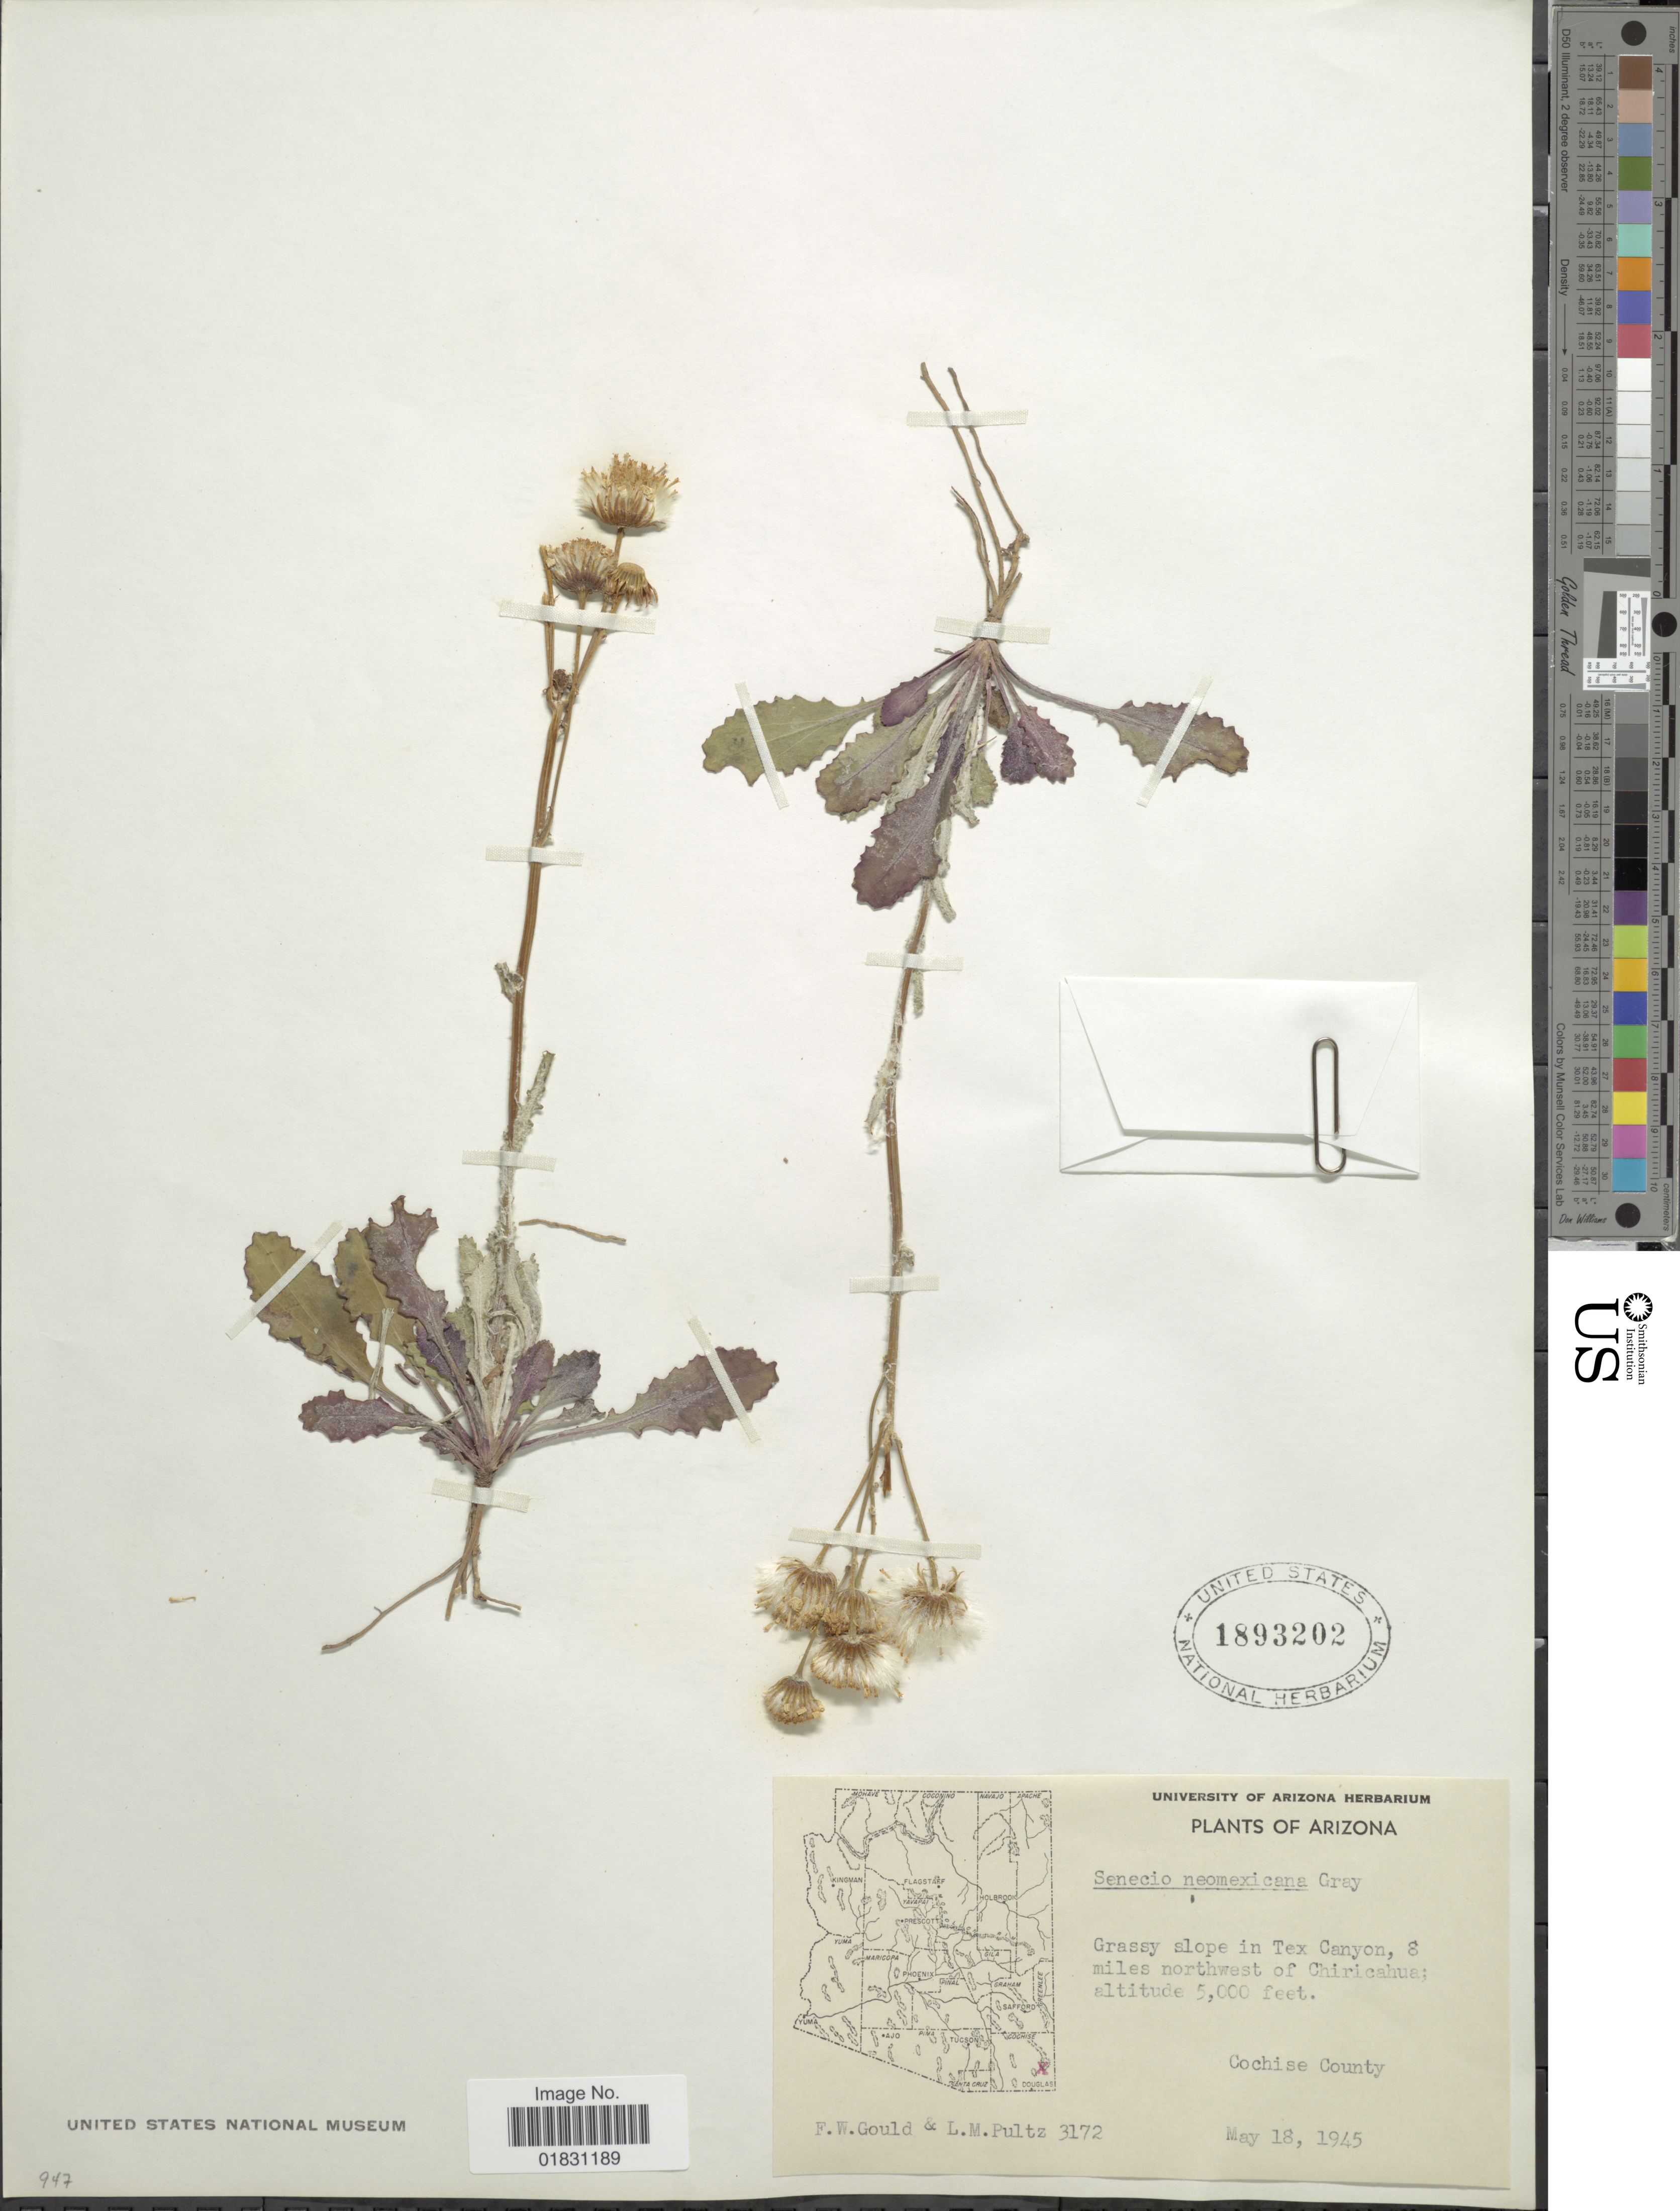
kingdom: Plantae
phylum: Tracheophyta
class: Magnoliopsida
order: Asterales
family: Asteraceae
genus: Packera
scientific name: Packera neomexicana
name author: (A. Gray) W.A. Weber & Á. Löve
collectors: F. W. Gould & L. Pultz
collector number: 3172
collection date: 1945-05-18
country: United States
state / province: Arizona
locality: Grassy slope in Tex Canyon, 8 miles northwest of Chiricahua, Cochise County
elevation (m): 1524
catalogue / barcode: US 1893202